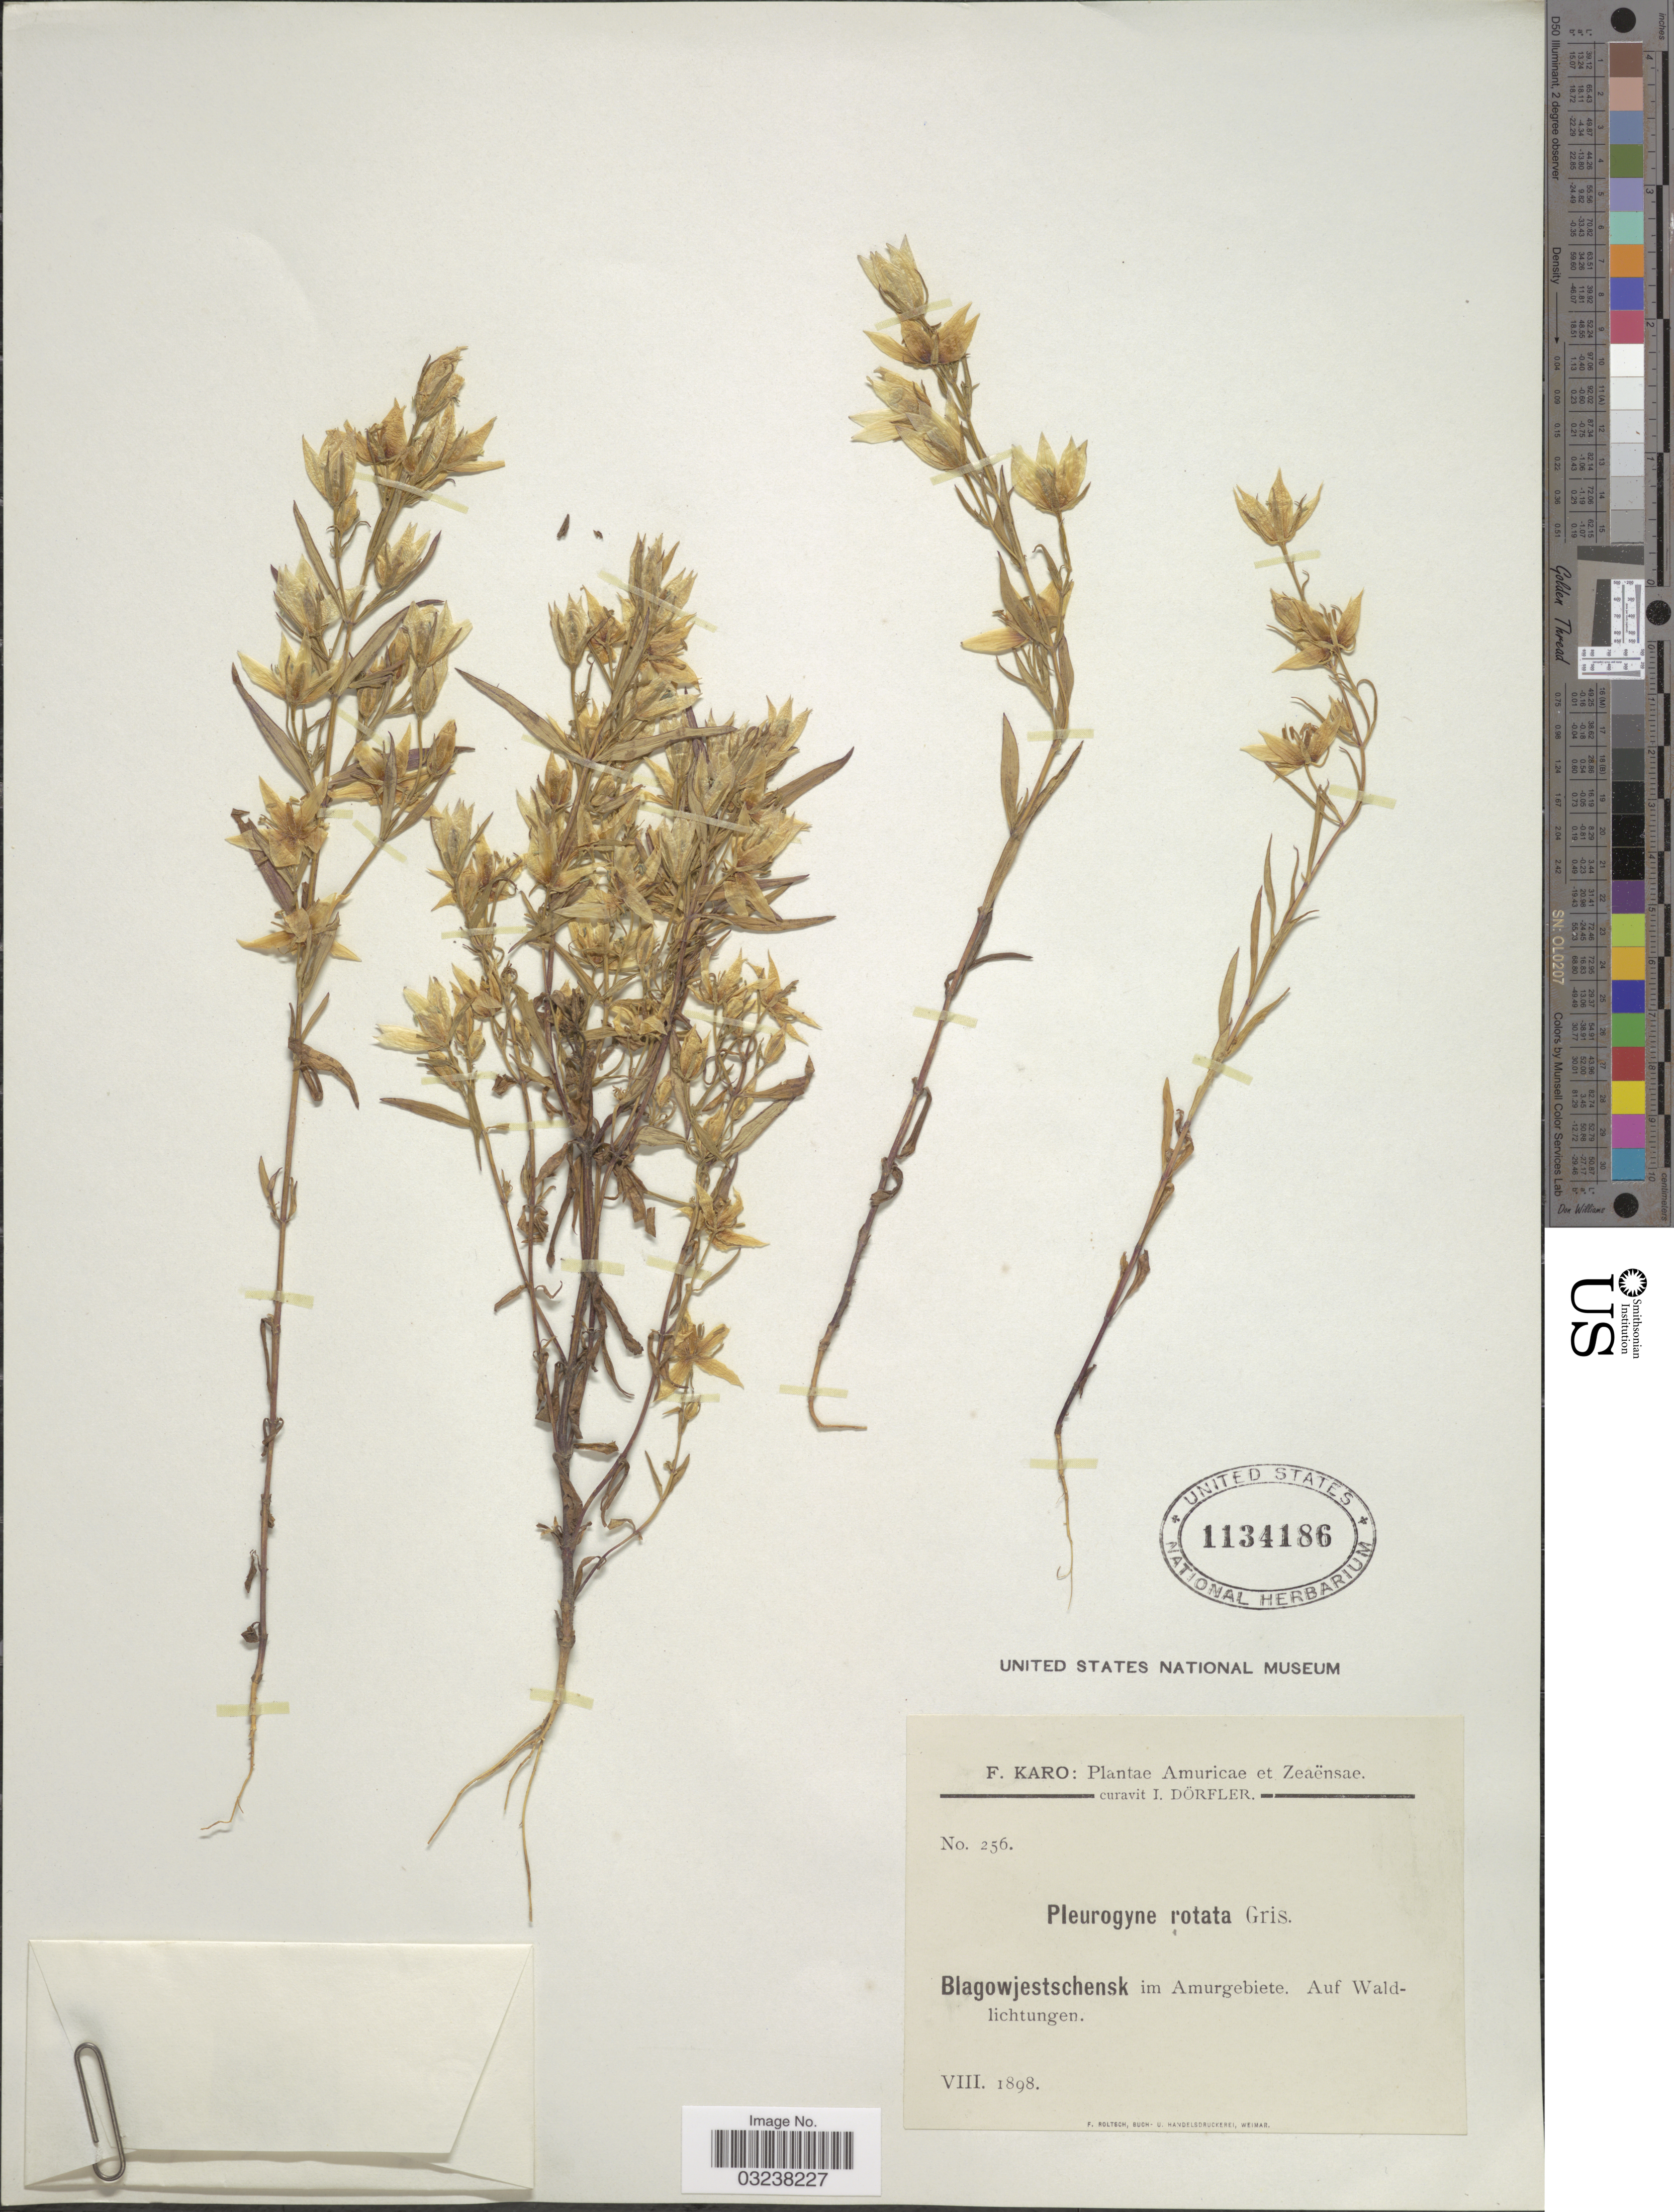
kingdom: Plantae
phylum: Tracheophyta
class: Magnoliopsida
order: Gentianales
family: Gentianaceae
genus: Lomatogonium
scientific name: Lomatogonium rotatum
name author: (L.) Fr.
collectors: F. Karo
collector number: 256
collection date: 1898-08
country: Russian Federation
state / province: Amur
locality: Blagowjestschensk im Amurgebiete. Auf Waldlichtungen.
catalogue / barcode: US 1134186